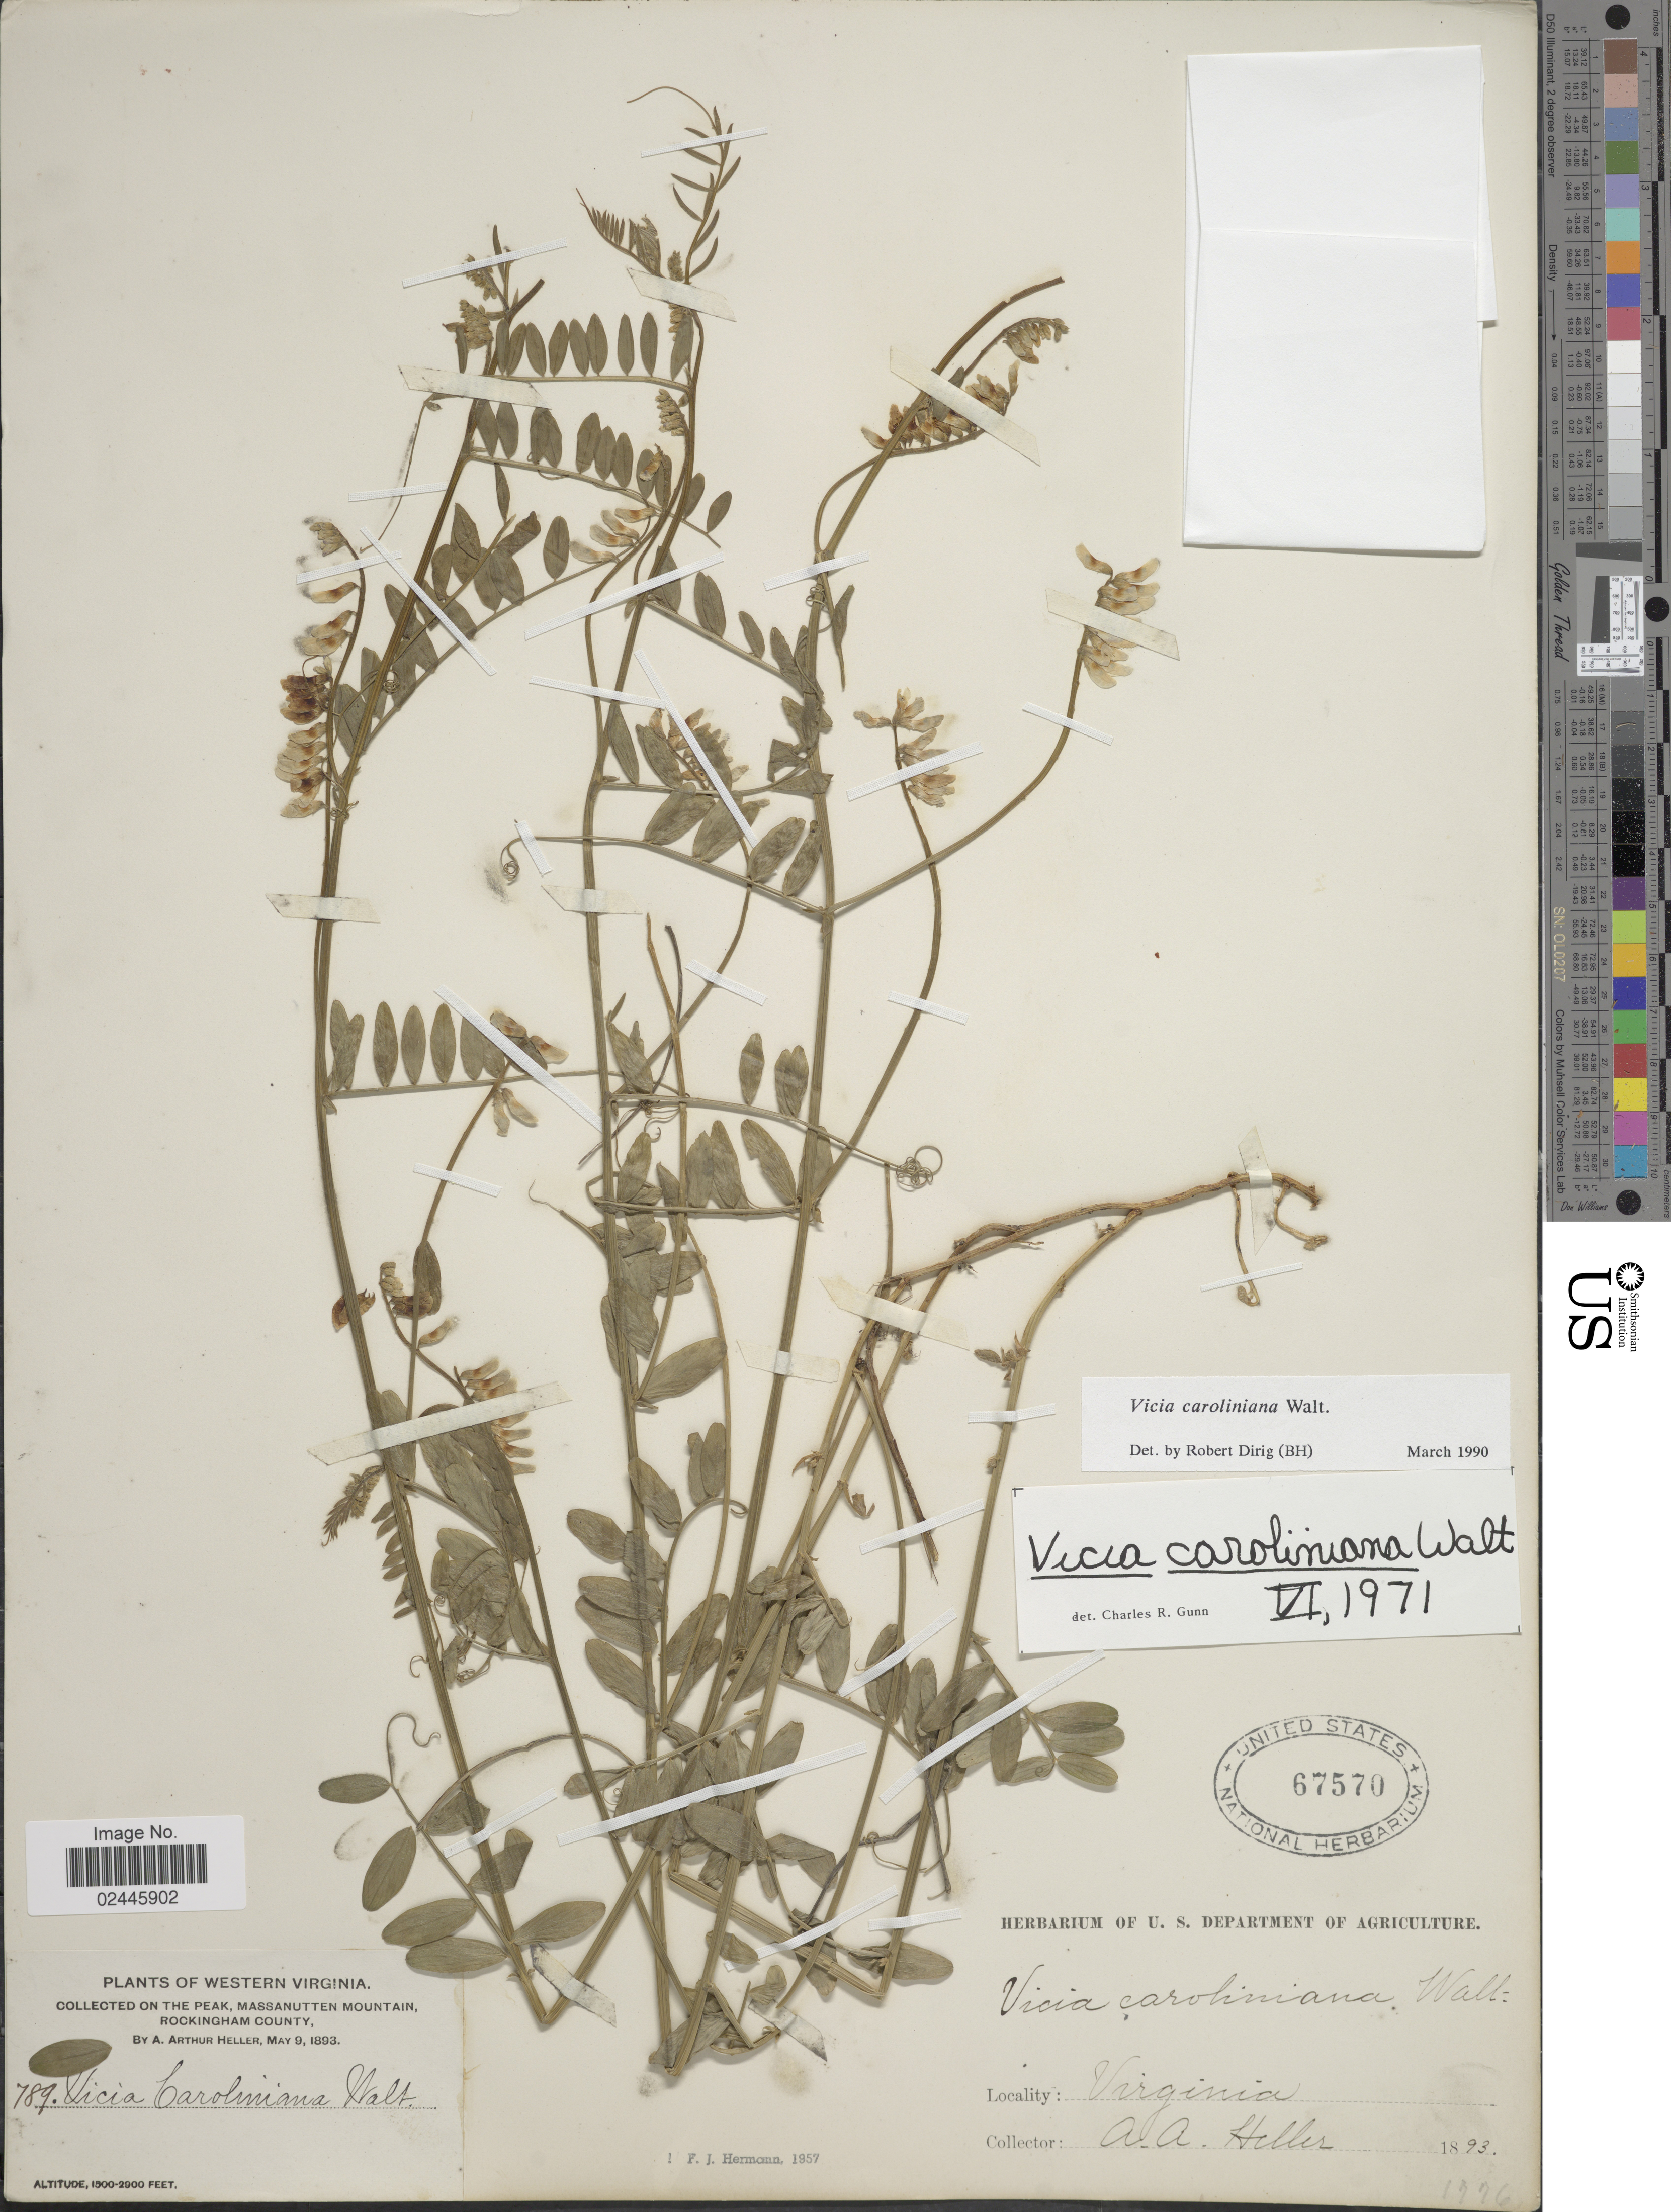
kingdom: Plantae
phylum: Tracheophyta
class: Magnoliopsida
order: Fabales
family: Fabaceae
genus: Vicia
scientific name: Vicia caroliniana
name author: Walter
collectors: A. A. Heller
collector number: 789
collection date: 1893-05-09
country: United States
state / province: Washington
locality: On the Peak, Massanutten Mountain, Rockingham County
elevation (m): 457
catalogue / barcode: US 67570